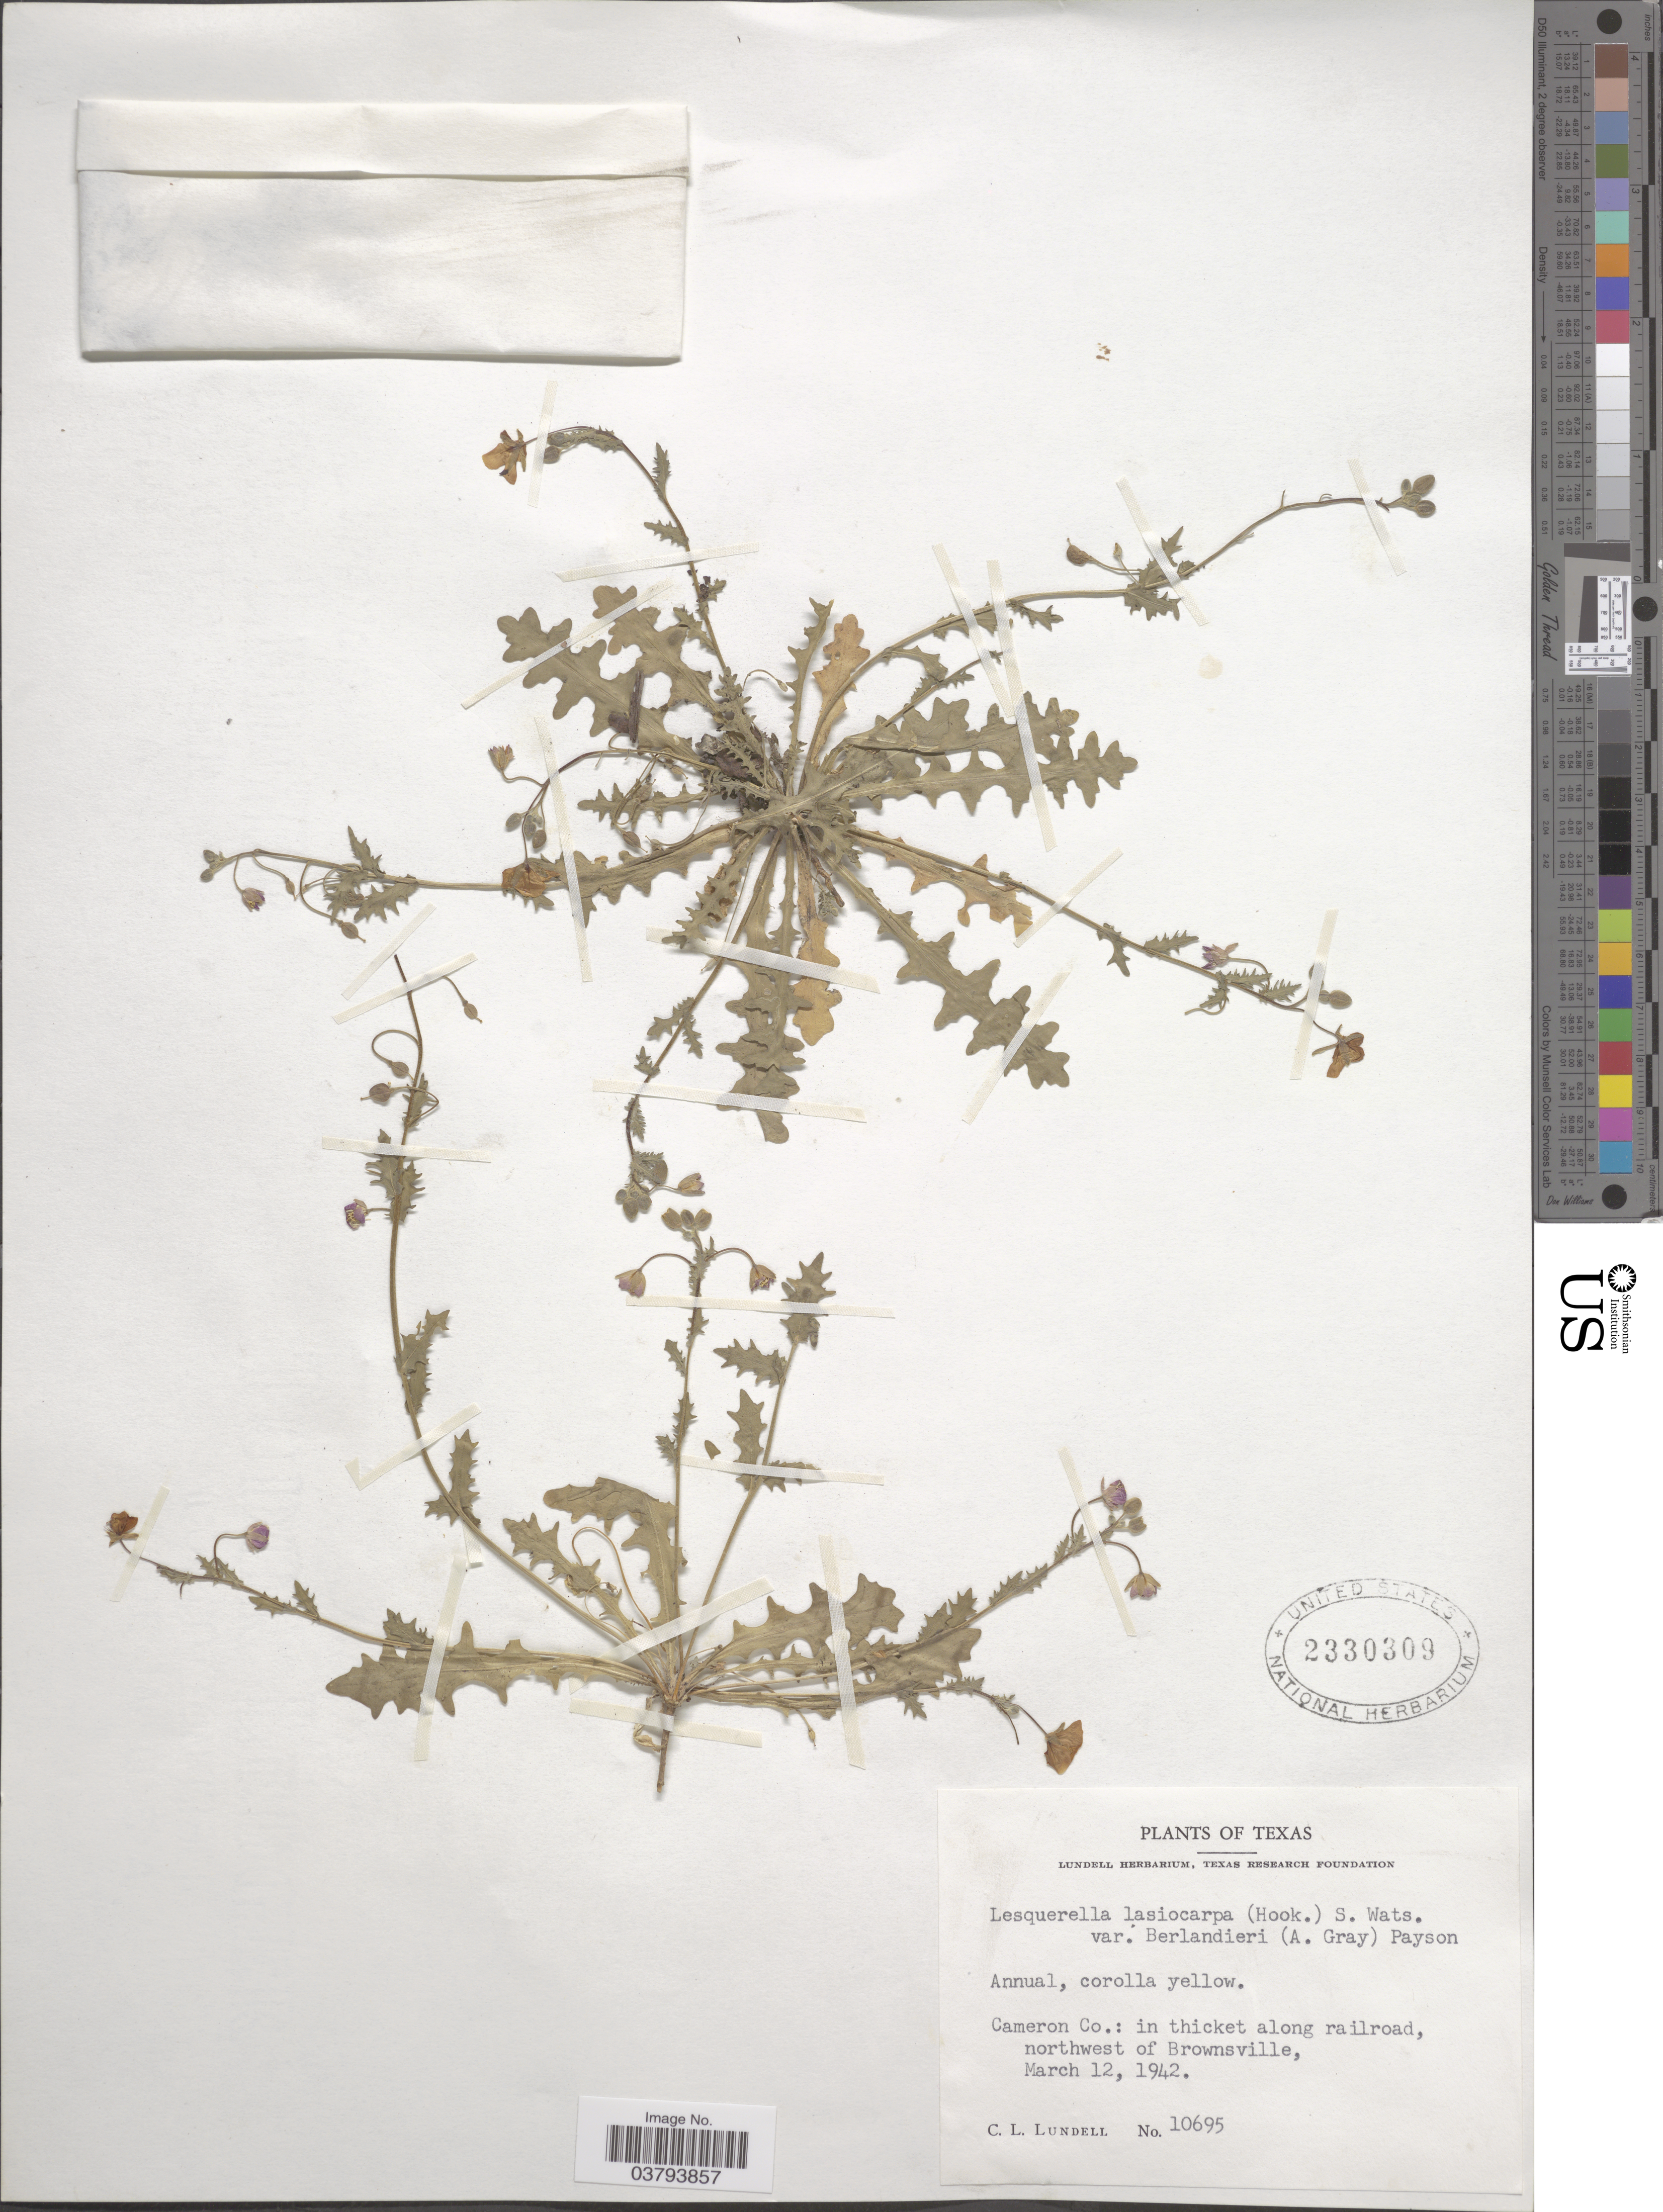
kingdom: Plantae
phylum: Tracheophyta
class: Magnoliopsida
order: Brassicales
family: Brassicaceae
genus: Lesquerella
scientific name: Lesquerella lasiocarpa subsp. lasiocarpa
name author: S. Watson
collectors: C. L. Lundell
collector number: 10695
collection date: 1942-03-12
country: United States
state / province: Texas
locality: Cameron Co.: in thicket along railroad, northwest of Brownsville.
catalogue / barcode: US 2330309